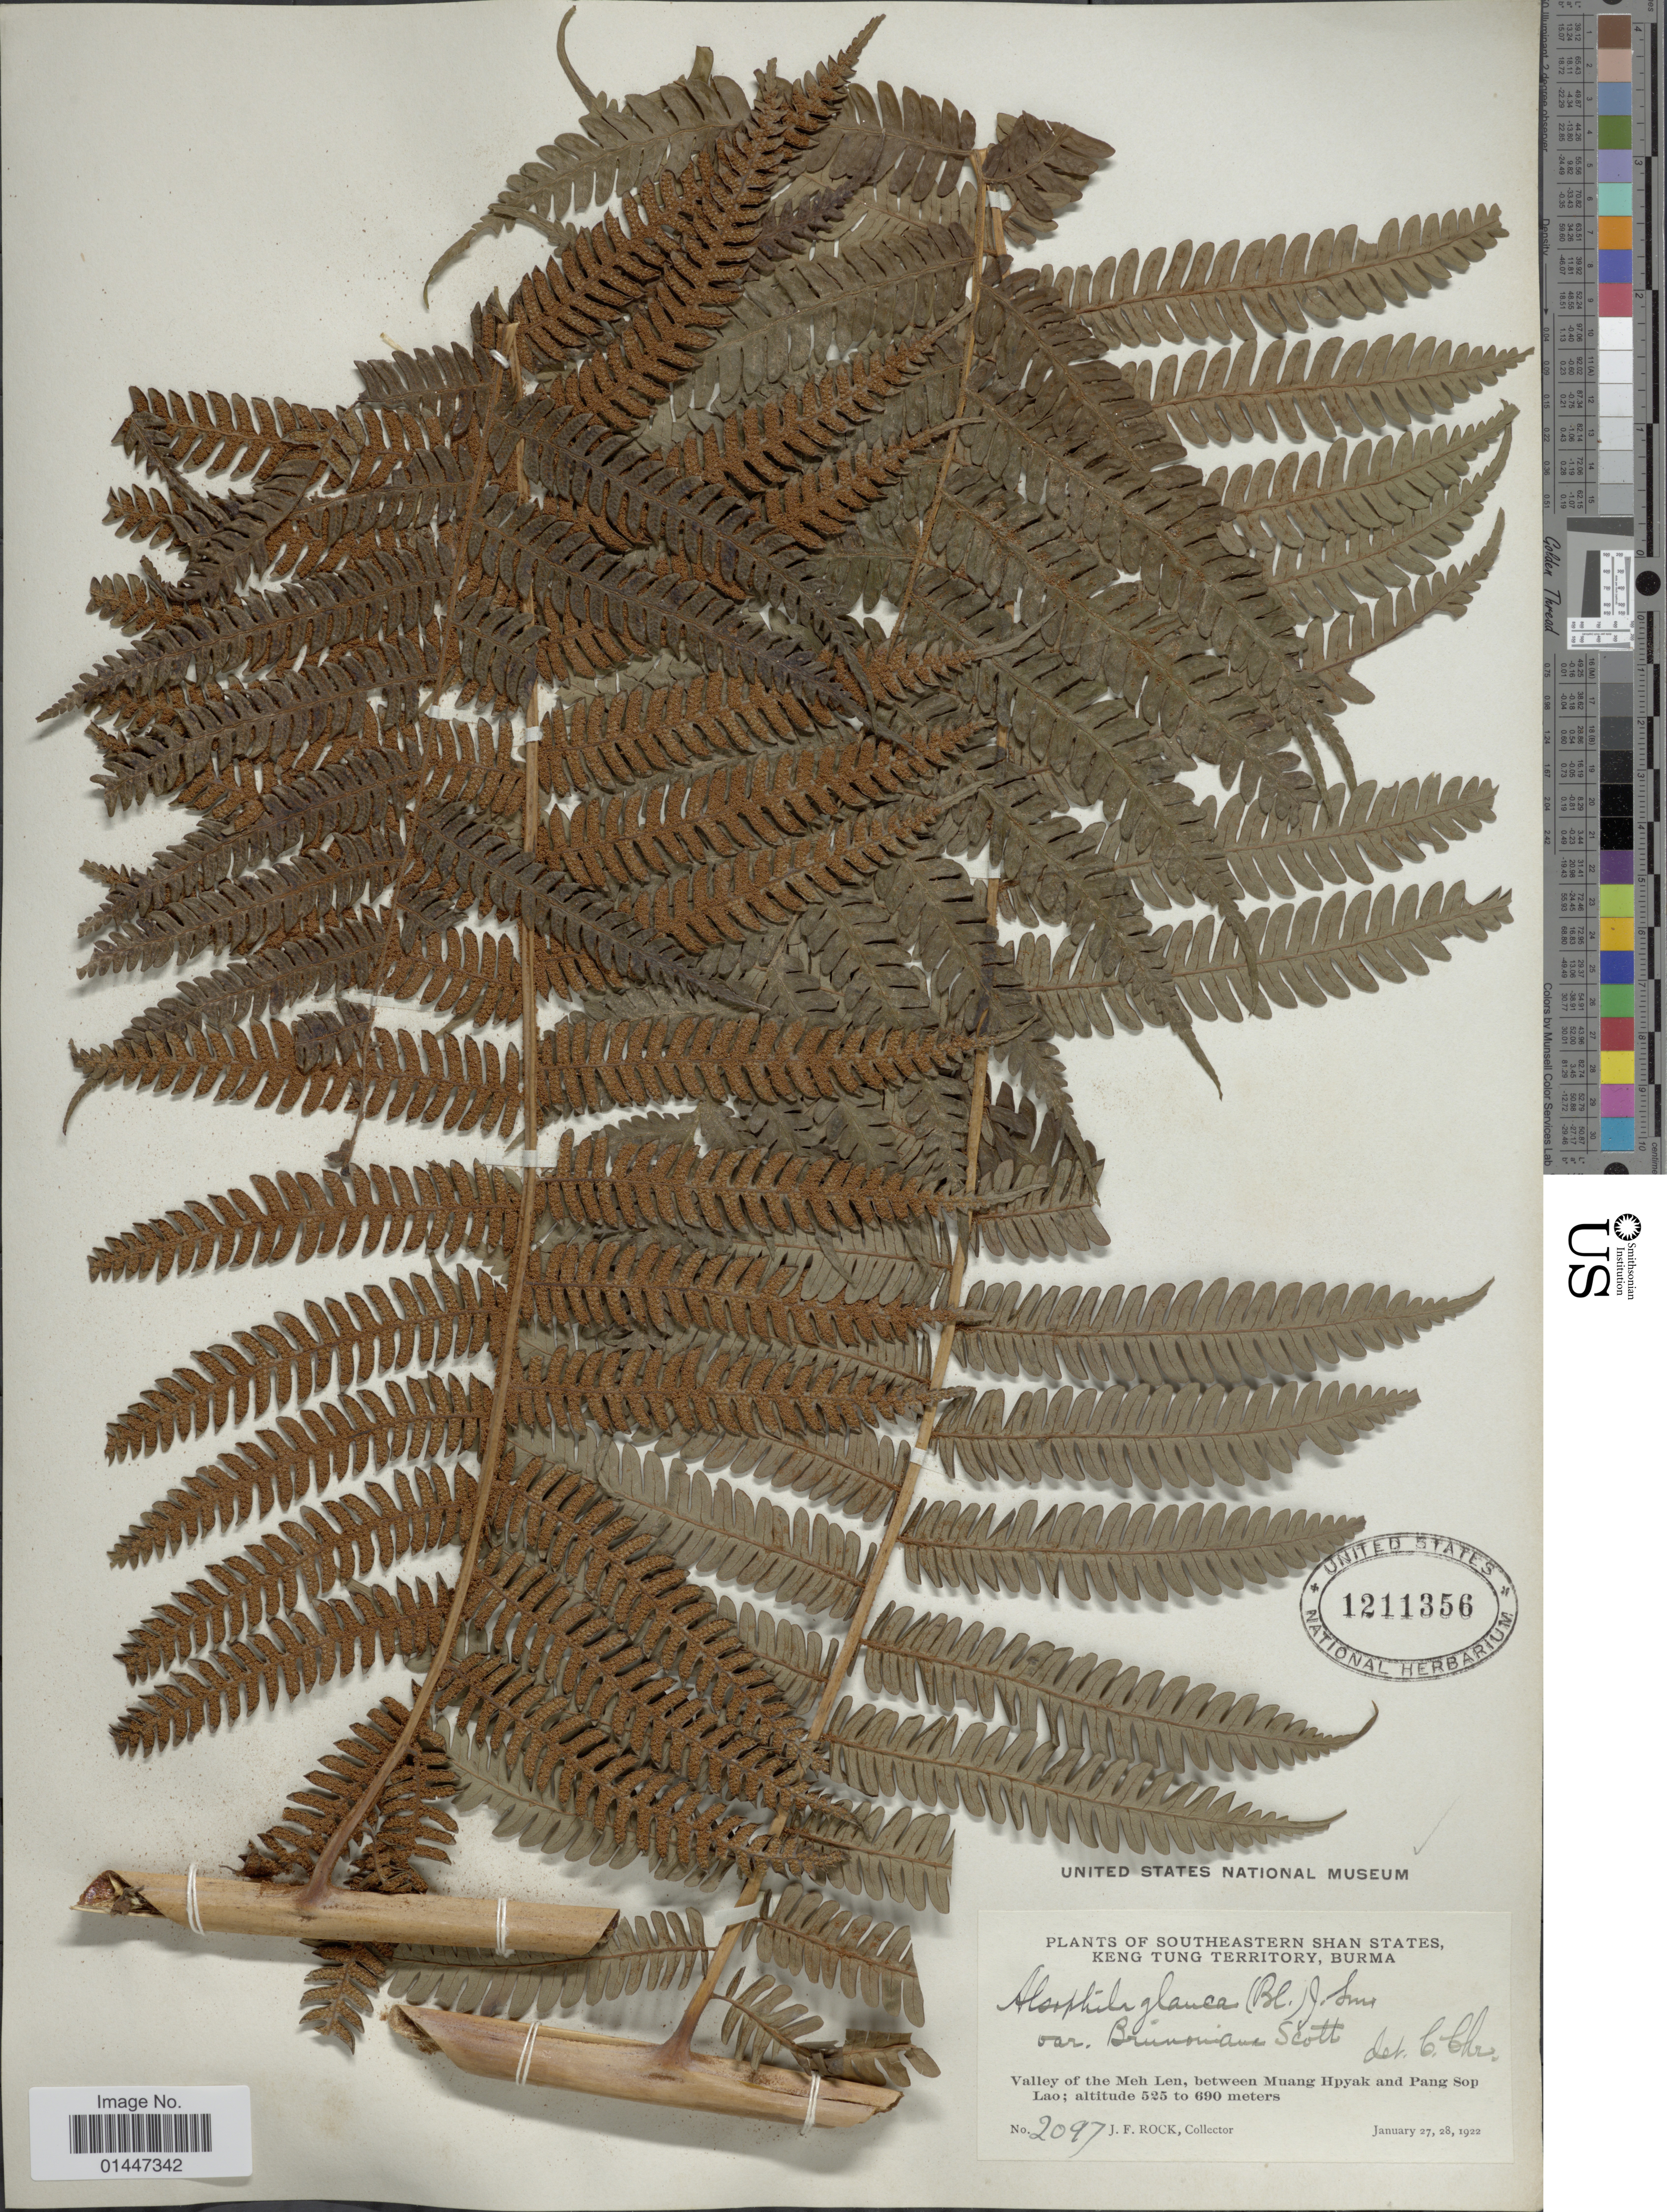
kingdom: Plantae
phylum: Tracheophyta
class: Polypodiopsida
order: Cyatheales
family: Cyatheaceae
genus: Sphaeropteris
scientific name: Sphaeropteris brunoniana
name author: (Wall. ex Hook.) R.M. Tryon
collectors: J. F. Rock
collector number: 2097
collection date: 1922-01-27/1922-01-28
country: Myanmar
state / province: Shan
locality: Southeastern Shen States, Ken Tung Territory, Burma. Valley of the Meh Len, between Muang Hpyak and Pang Sop Lao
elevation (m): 525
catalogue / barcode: US 1211356